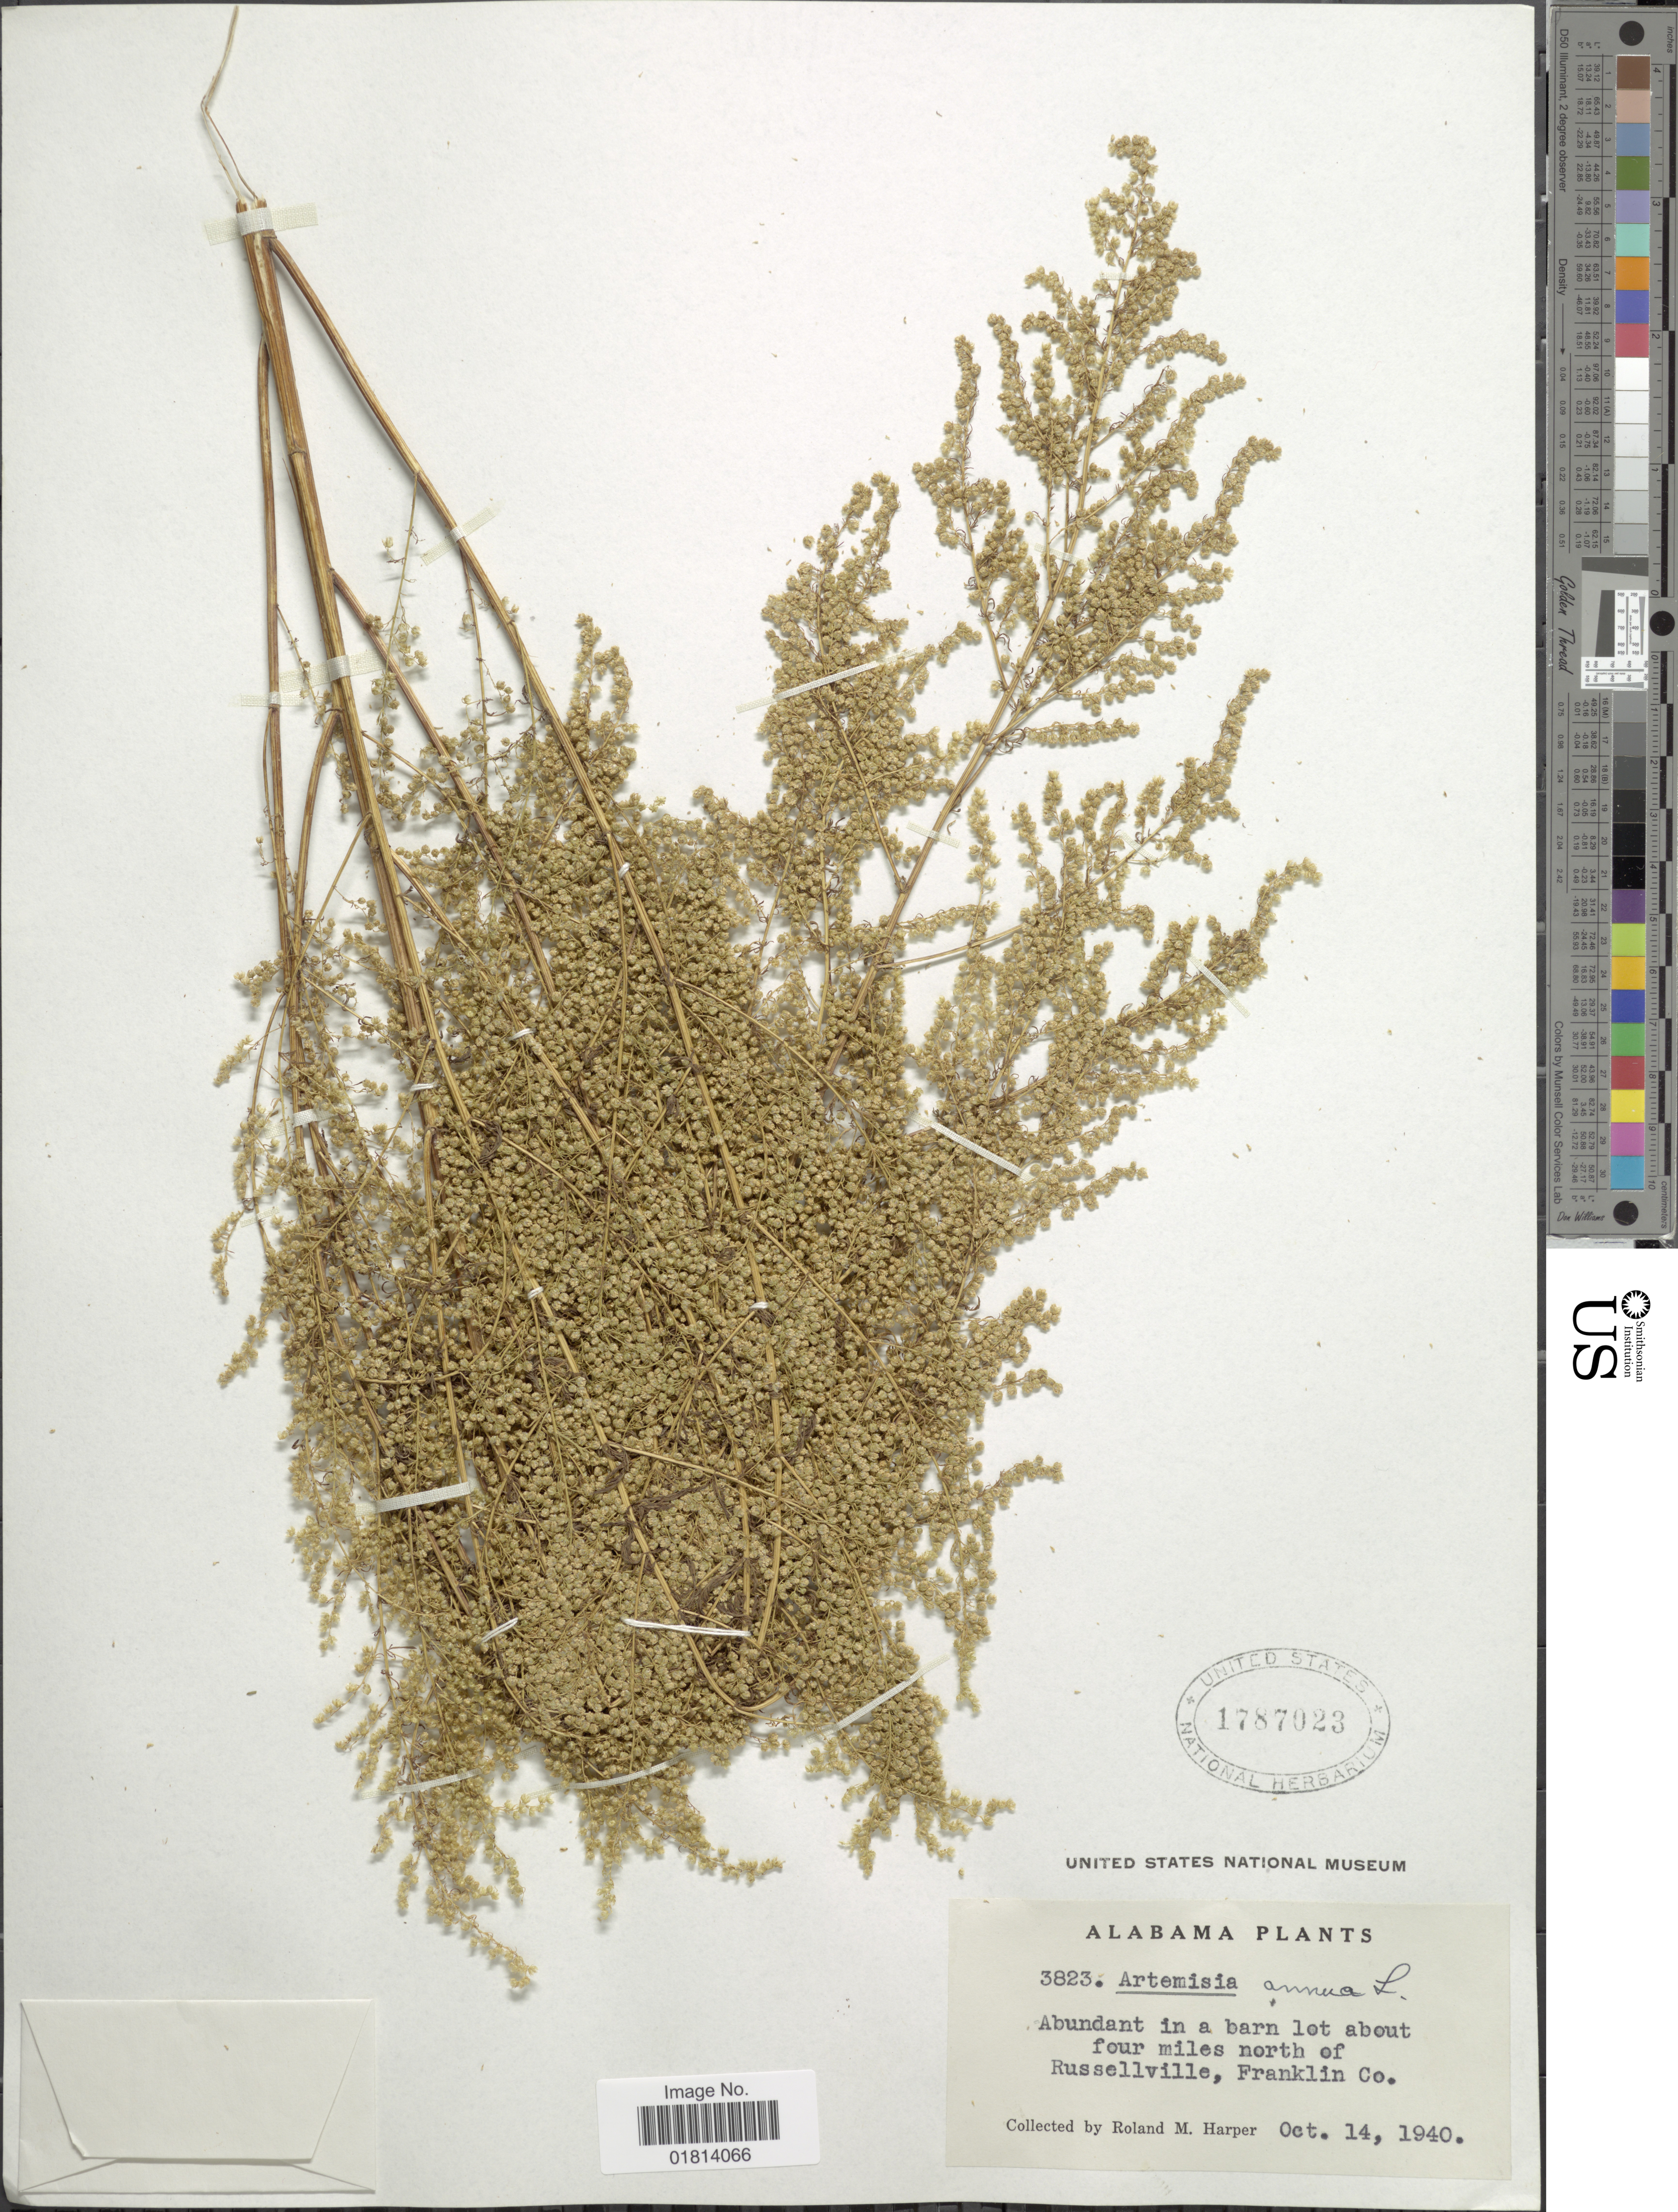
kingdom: Plantae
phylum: Tracheophyta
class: Magnoliopsida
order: Asterales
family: Asteraceae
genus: Artemisia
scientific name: Artemisia annua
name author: L.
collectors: R. M. Harper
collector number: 3823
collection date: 1940-10-14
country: United States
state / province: Alabama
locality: Abundant in a barn lot about four miles north of Russellville, Franklin Co.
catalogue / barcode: US 1787023